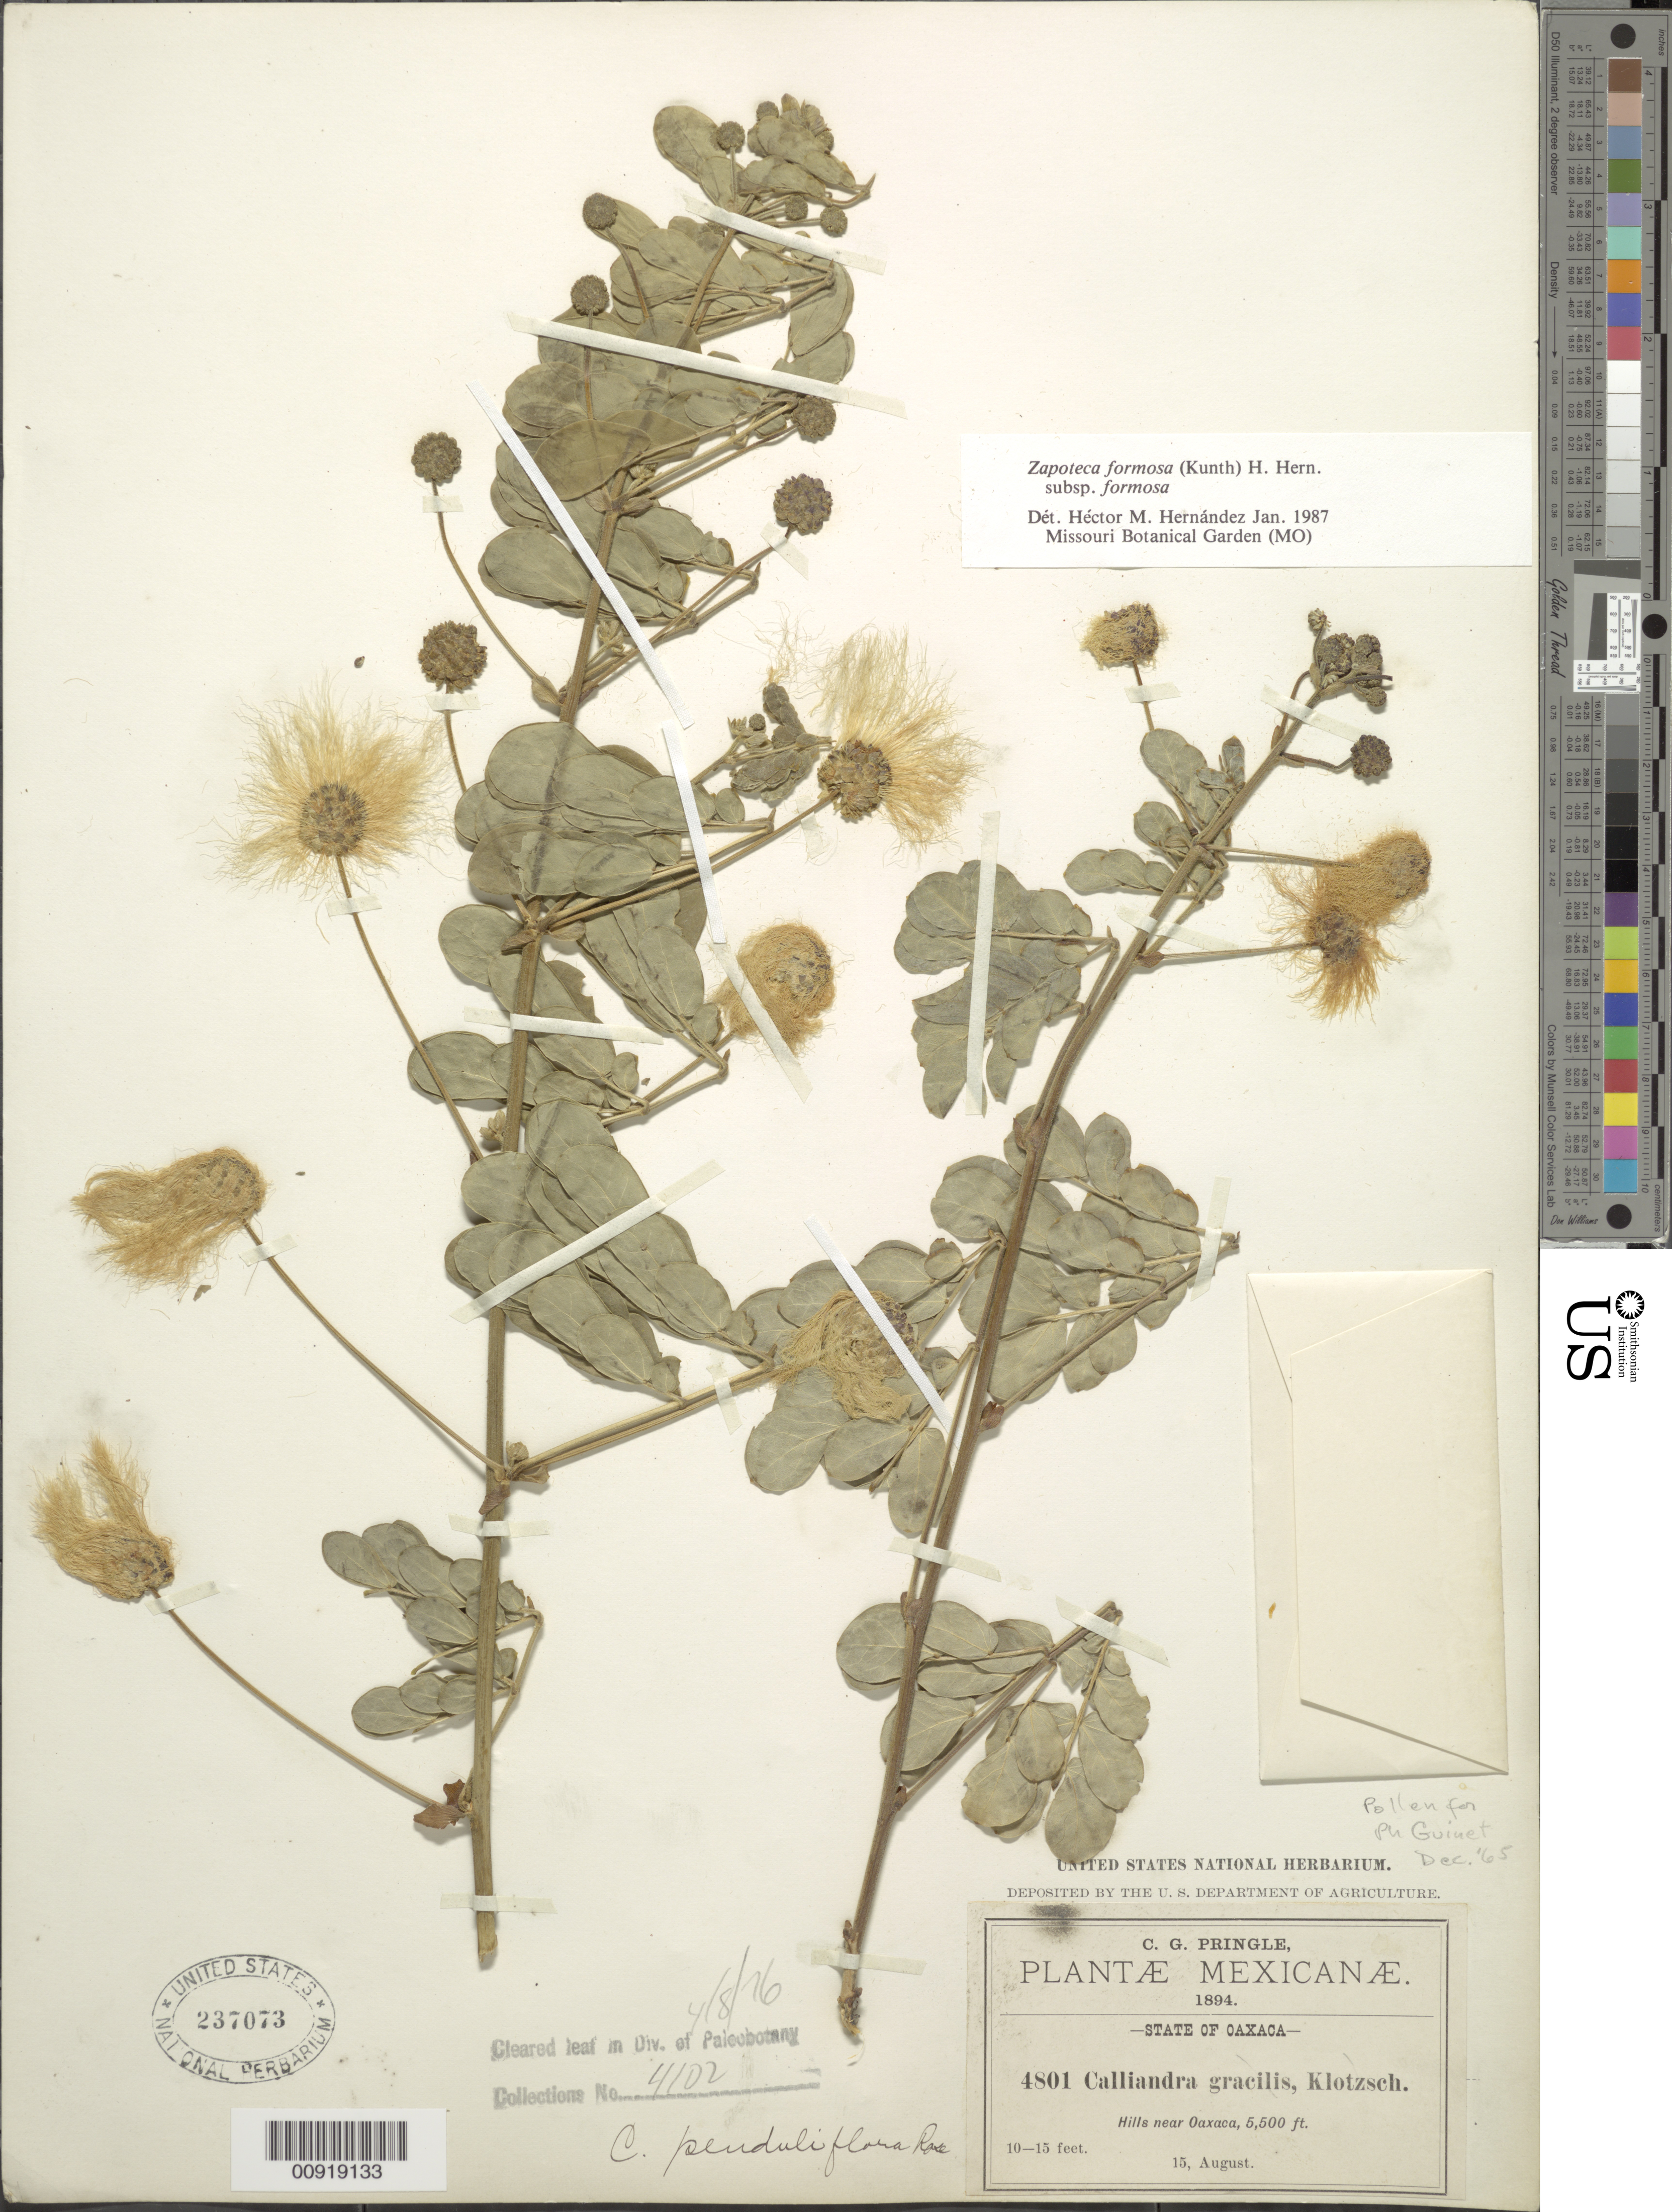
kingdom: Plantae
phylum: Tracheophyta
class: Magnoliopsida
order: Fabales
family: Fabaceae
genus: Zapoteca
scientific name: Zapoteca formosa subsp. formosa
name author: (Kunth) H.M. Hern.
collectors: C. G. Pringle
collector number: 4801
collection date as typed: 15 Aug 1894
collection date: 1894-08-15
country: Mexico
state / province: Oaxaca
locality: Hills near Oaxaca.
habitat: Hills.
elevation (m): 1676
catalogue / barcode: US 237073